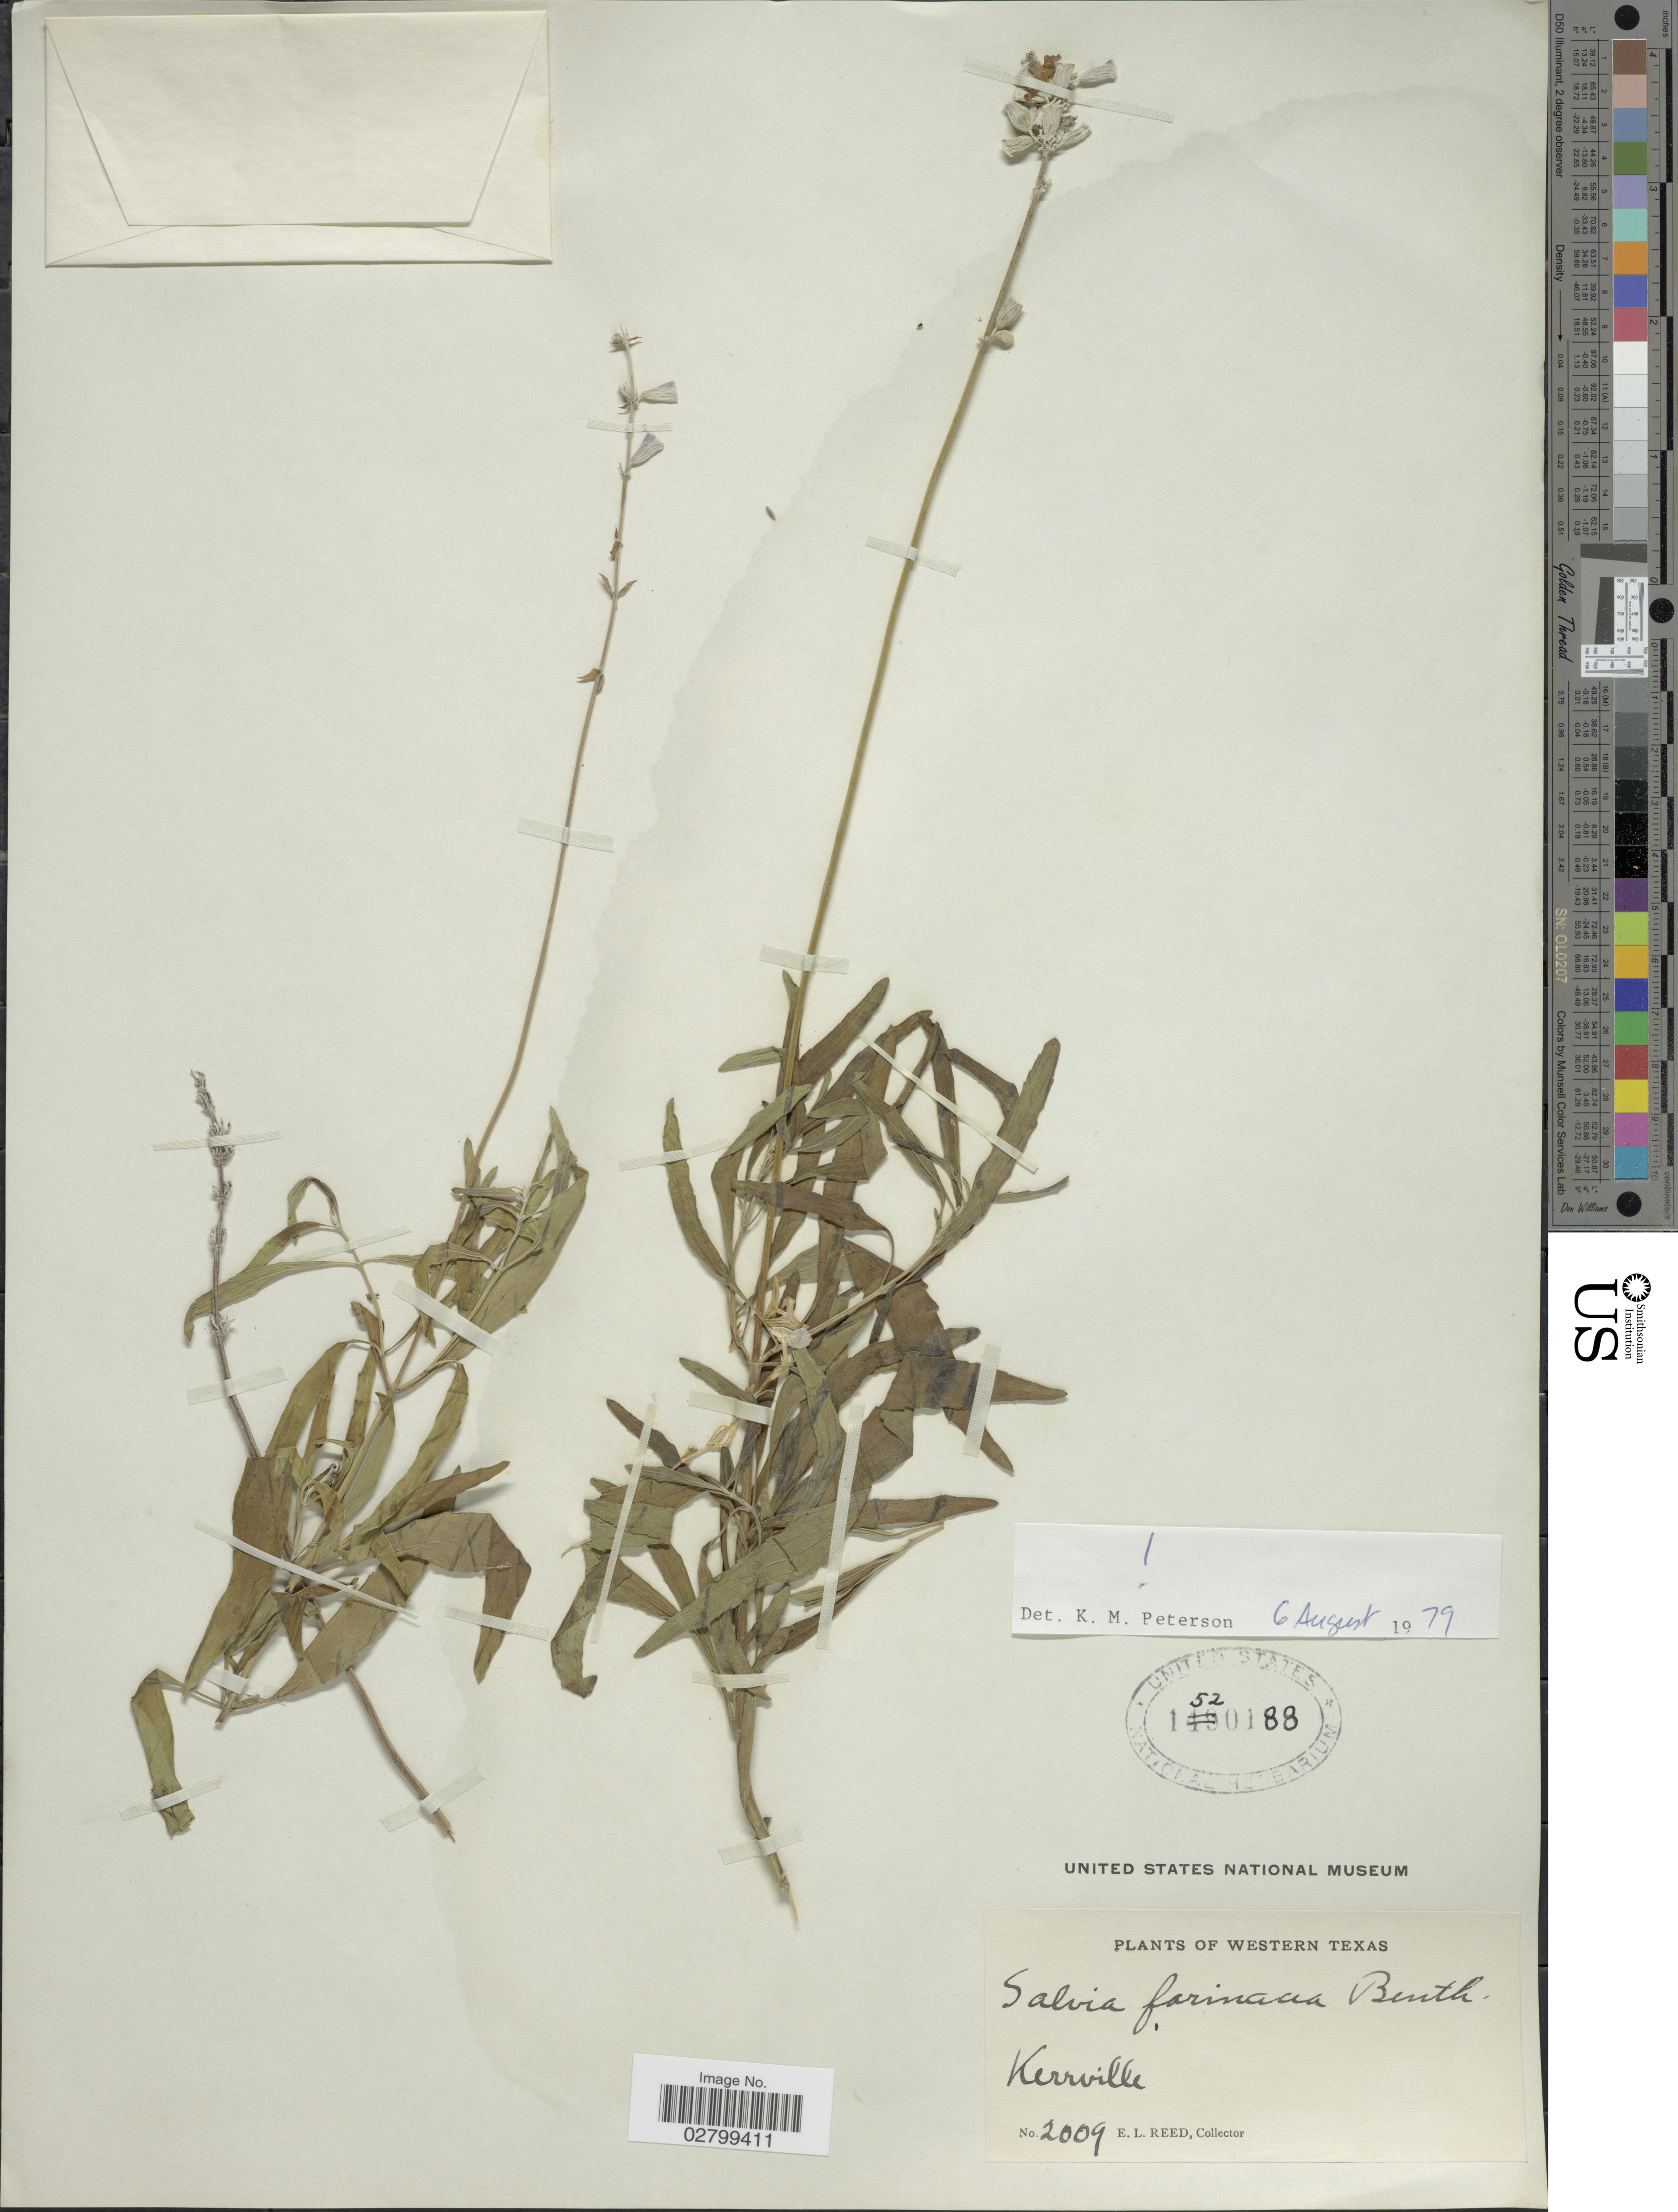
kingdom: Plantae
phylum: Tracheophyta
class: Magnoliopsida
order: Lamiales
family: Lamiaceae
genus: Salvia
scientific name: Salvia farinacea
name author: Benth.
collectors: E. Reed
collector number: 2009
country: United States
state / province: Texas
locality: Western Texas. Kerrville.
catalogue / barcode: US 1520188